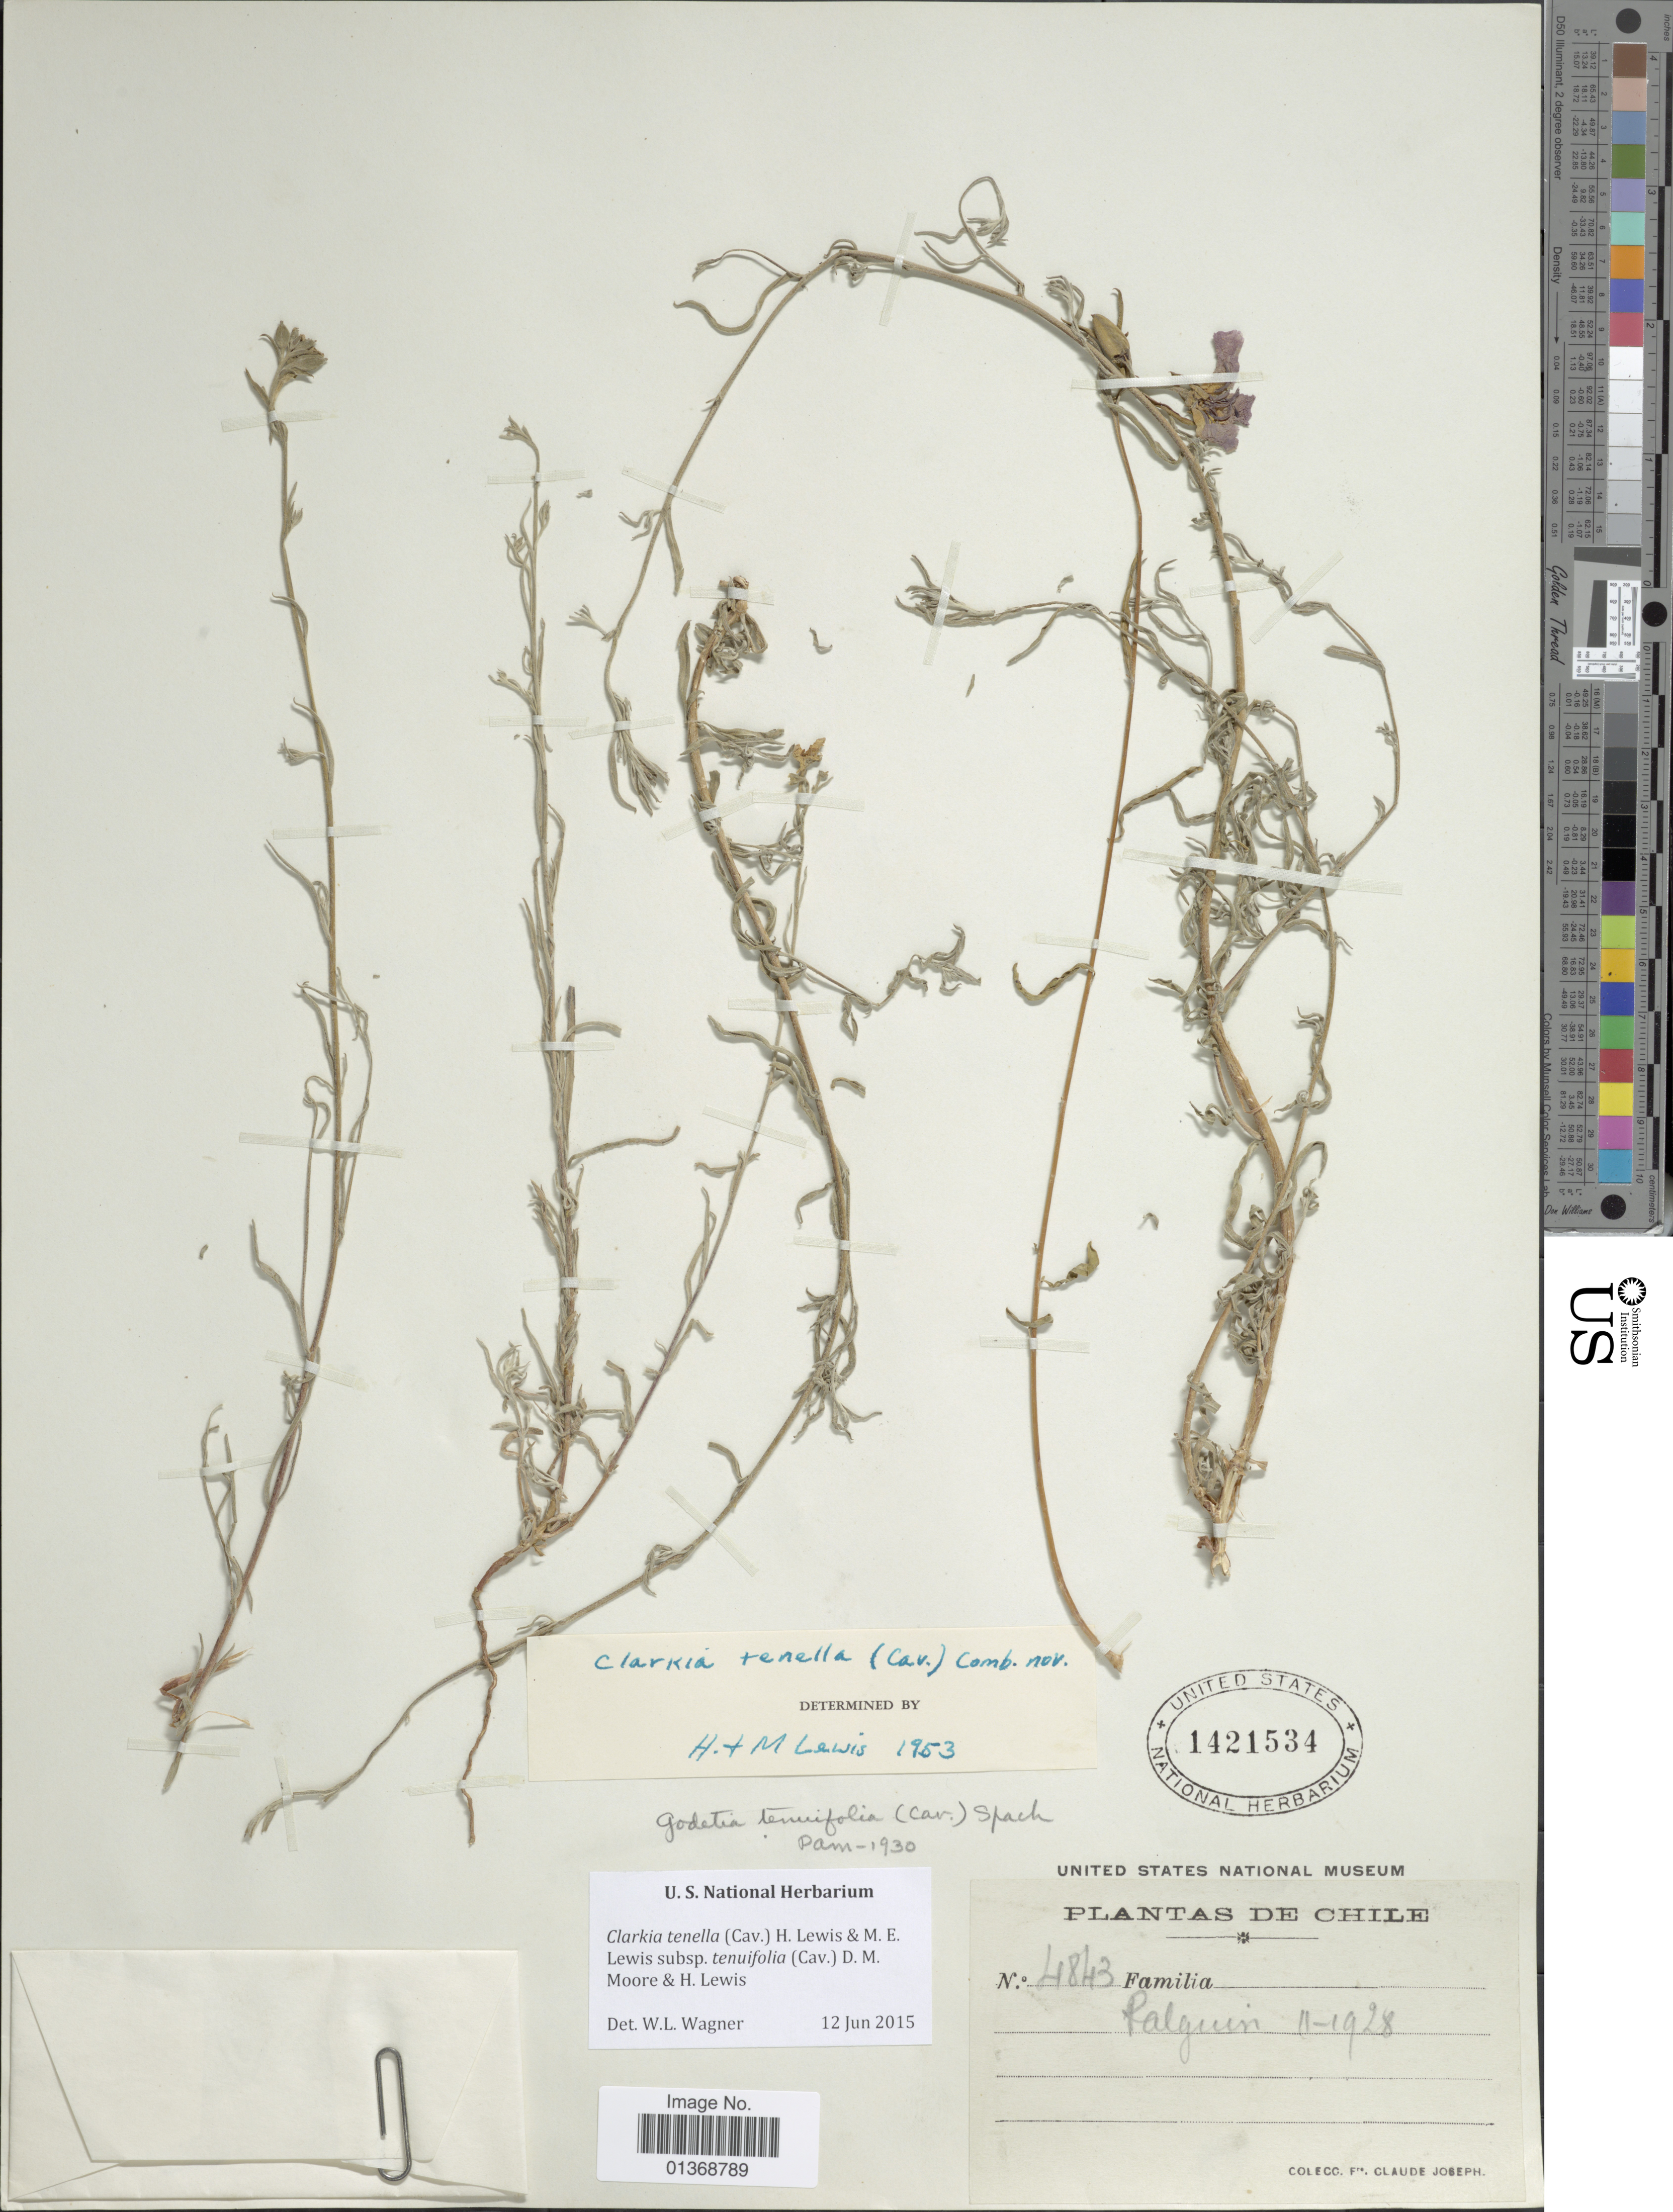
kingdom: Plantae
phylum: Tracheophyta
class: Magnoliopsida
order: Myrtales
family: Onagraceae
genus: Clarkia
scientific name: Clarkia tenella subsp. tenuifolia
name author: (Cav.) D.M. Moore & F. H. Lewis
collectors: Bro. Claude-Joseph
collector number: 4843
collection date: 1928-11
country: Chile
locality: Palguin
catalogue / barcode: US 1421534